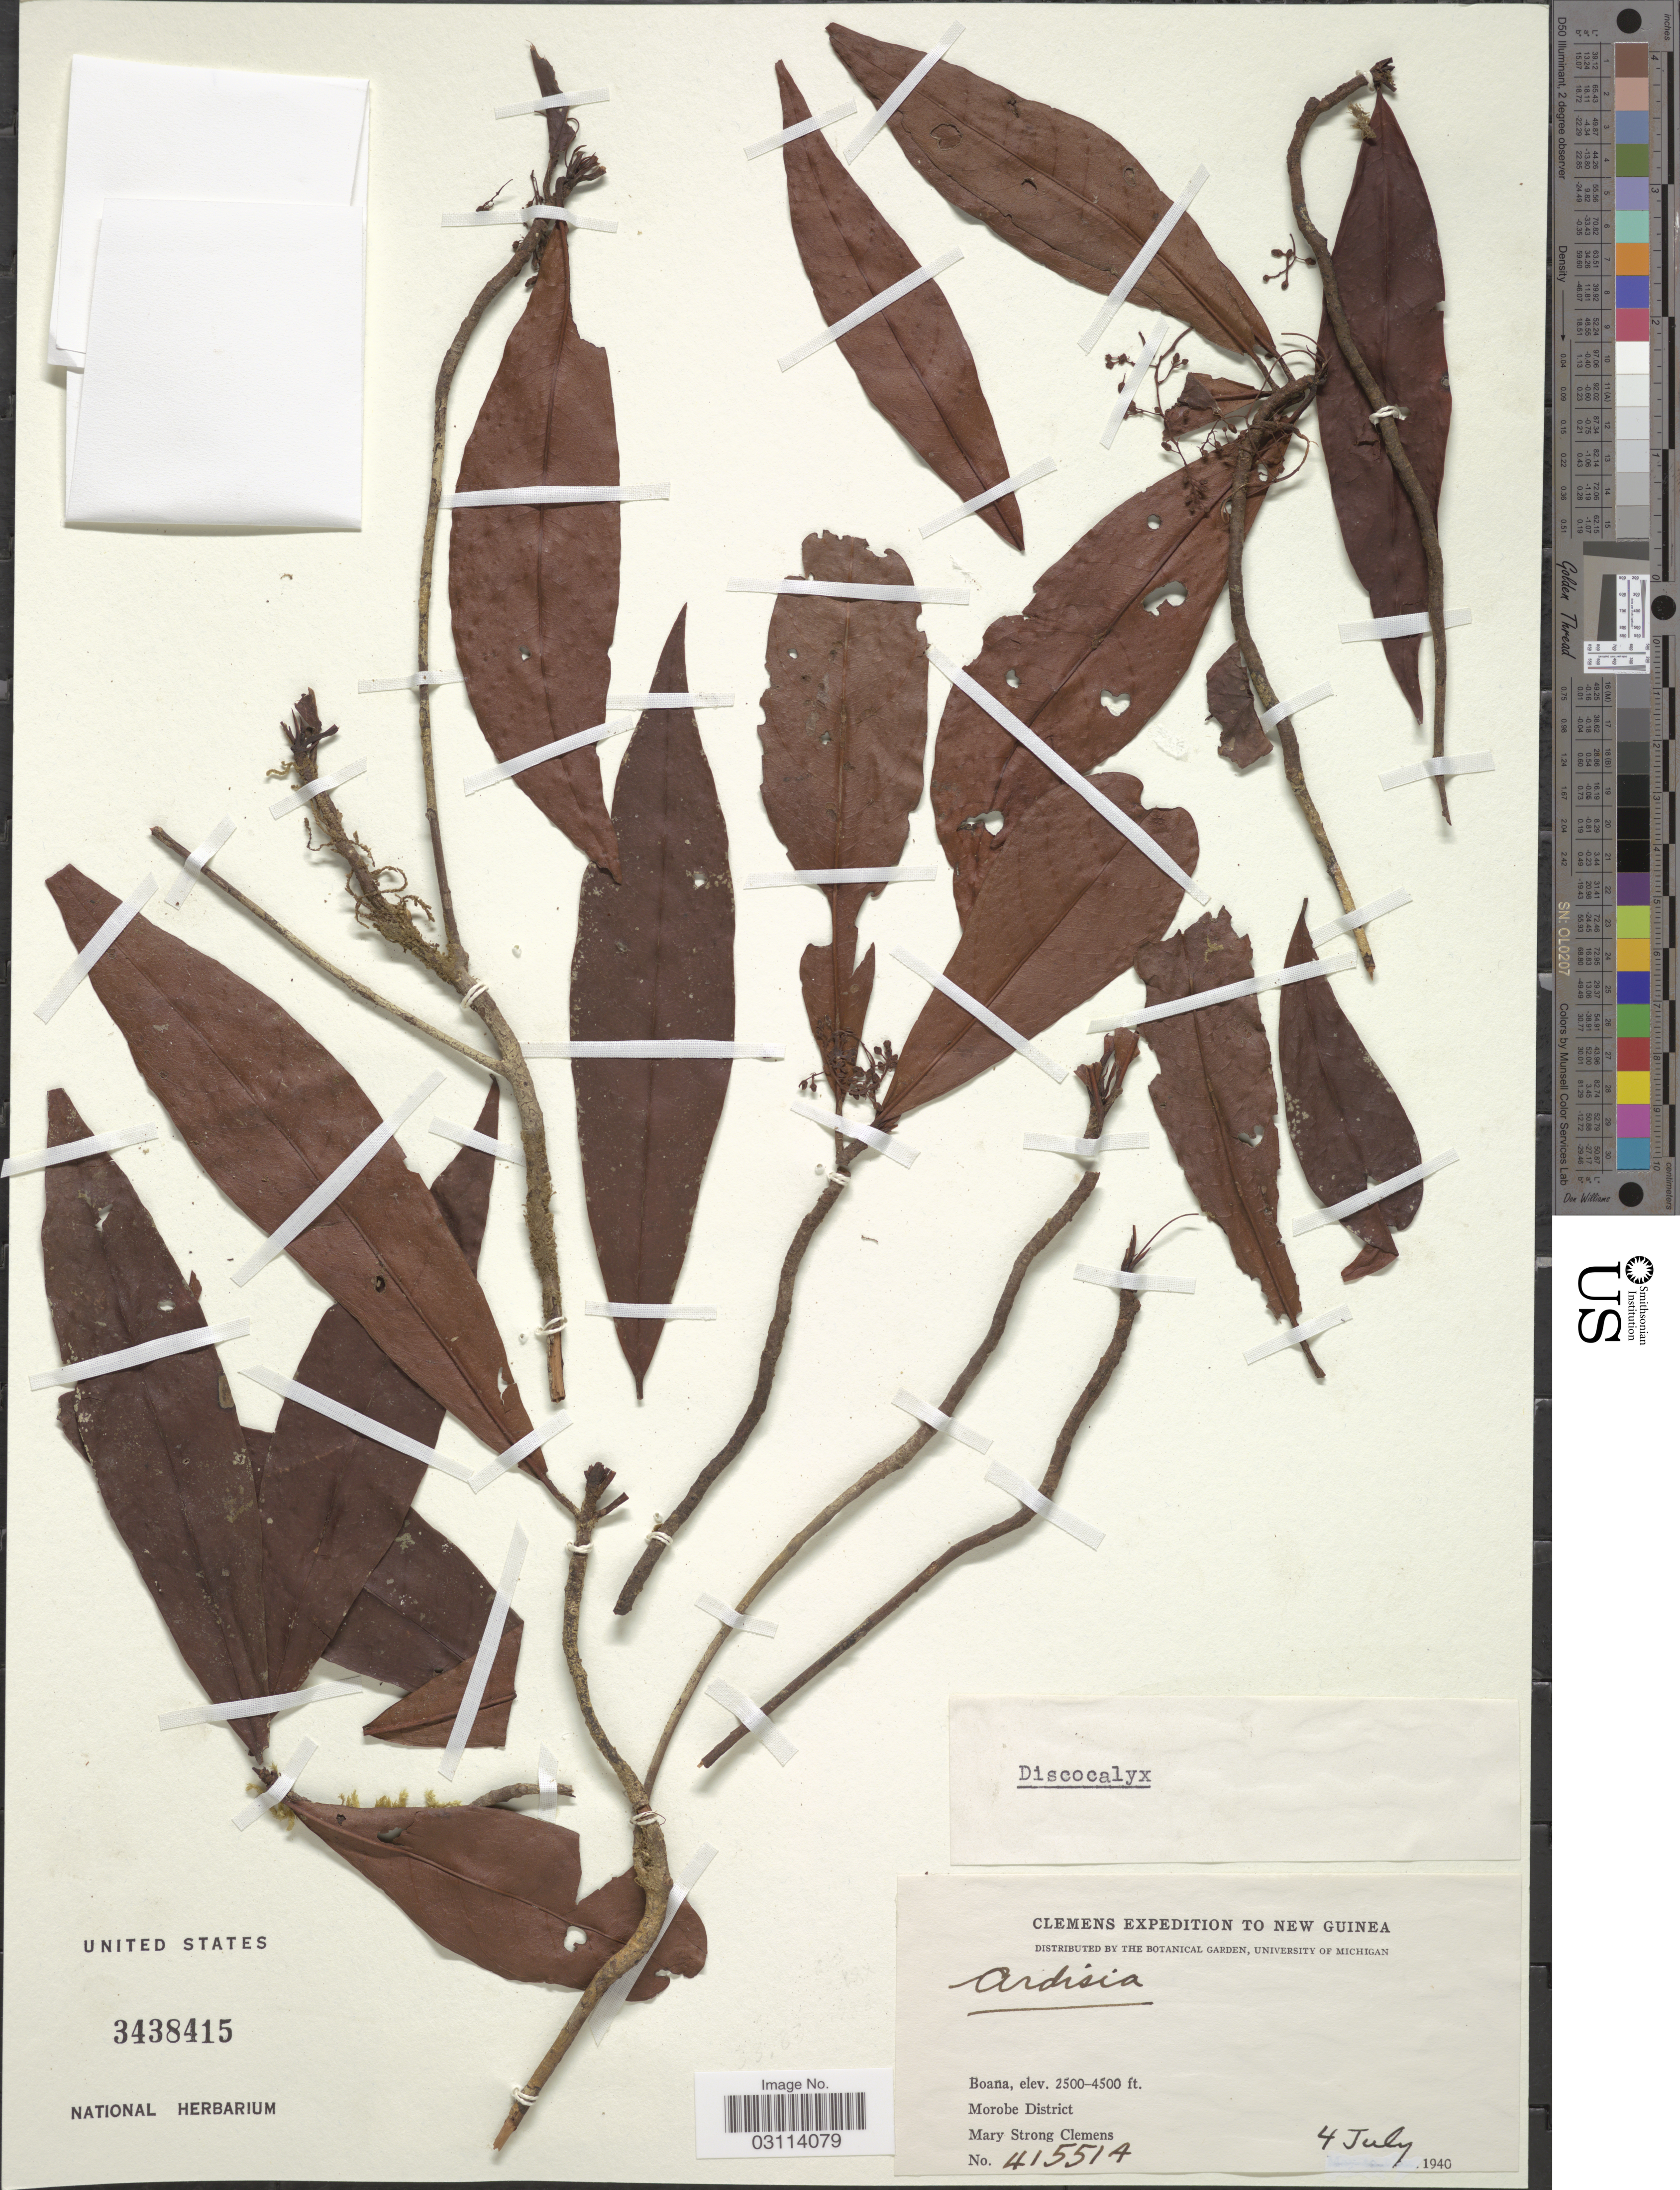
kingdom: Plantae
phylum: Tracheophyta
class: Magnoliopsida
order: Ericales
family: Primulaceae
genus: Discocalyx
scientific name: Discocalyx sp.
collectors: M. S. Clemens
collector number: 41551A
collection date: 1940-07-04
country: Papua New Guinea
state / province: Morobe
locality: Boana, Morobe District.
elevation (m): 762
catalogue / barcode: US 3438415